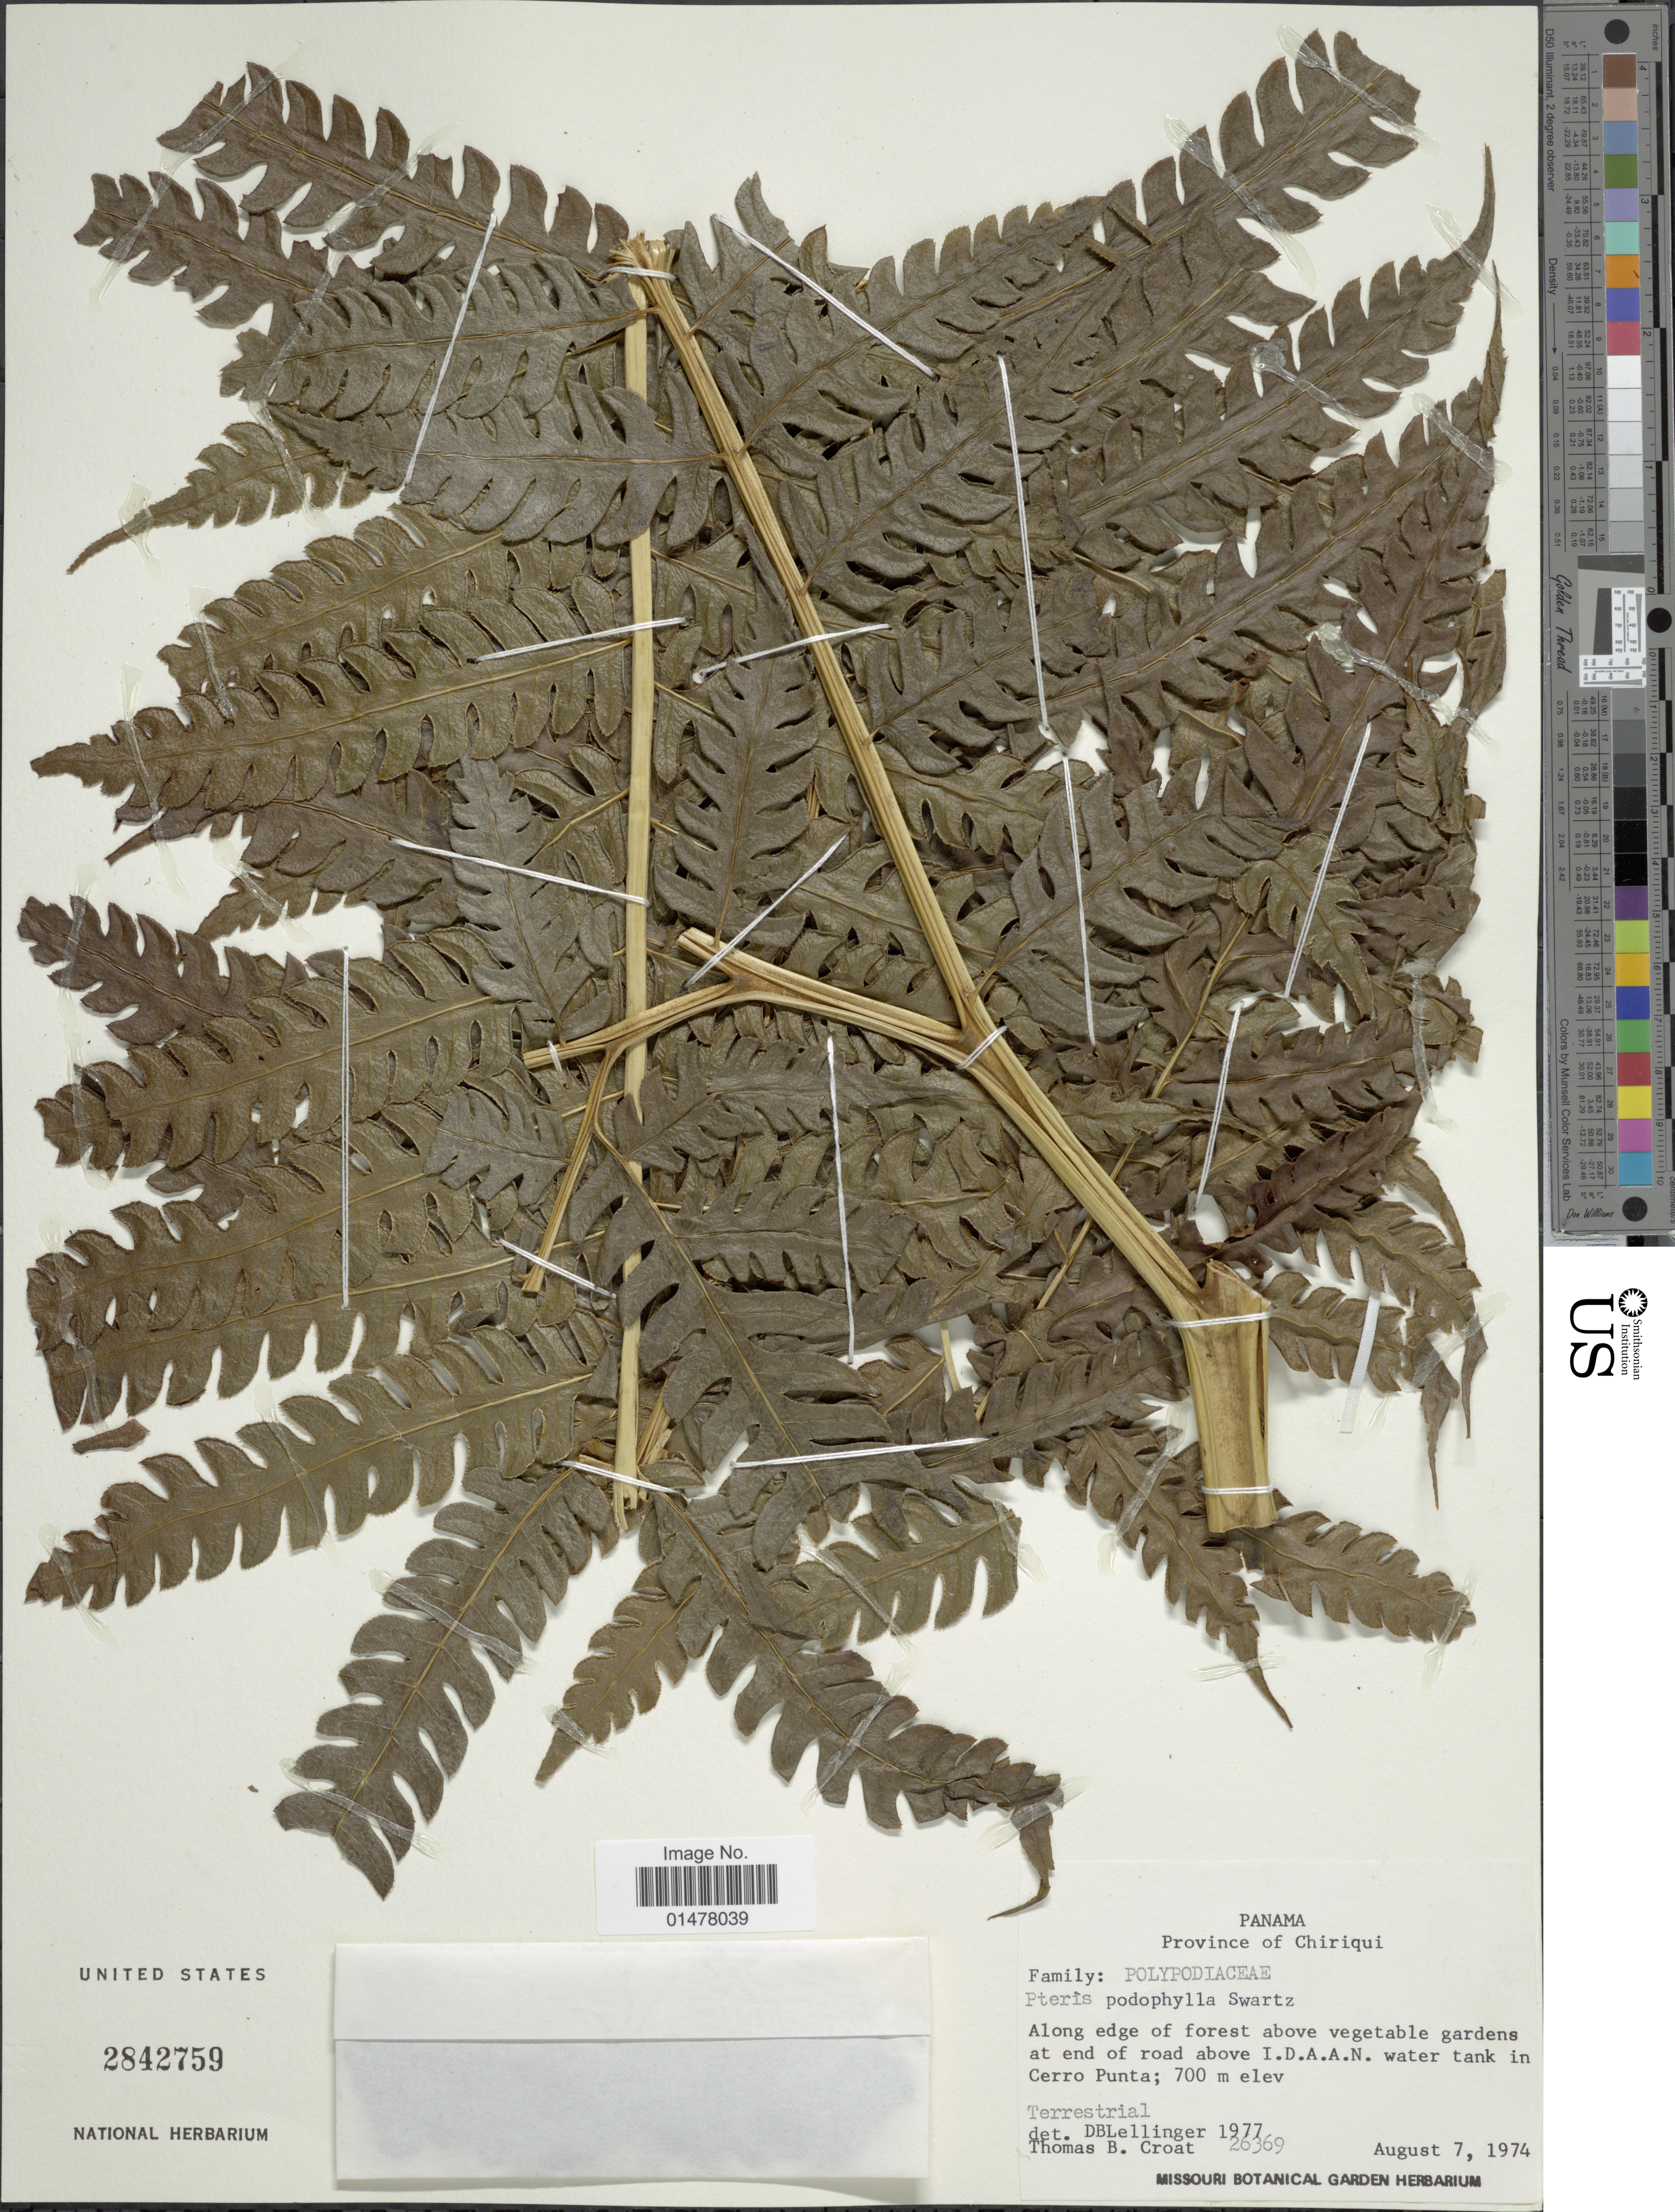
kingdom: Plantae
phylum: Tracheophyta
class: Polypodiopsida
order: Polypodiales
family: Pteridaceae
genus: Pteris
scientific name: Pteris podophylla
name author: Sw.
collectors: T. B. Croat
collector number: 26369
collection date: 1974-08-07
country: Panama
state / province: Chiriqui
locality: Province of Chiriqui, Along edge of forest above vegetable gardens at end of road above I.D.A.A.N. water tank in Cerro Punta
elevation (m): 700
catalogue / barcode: US 2842759